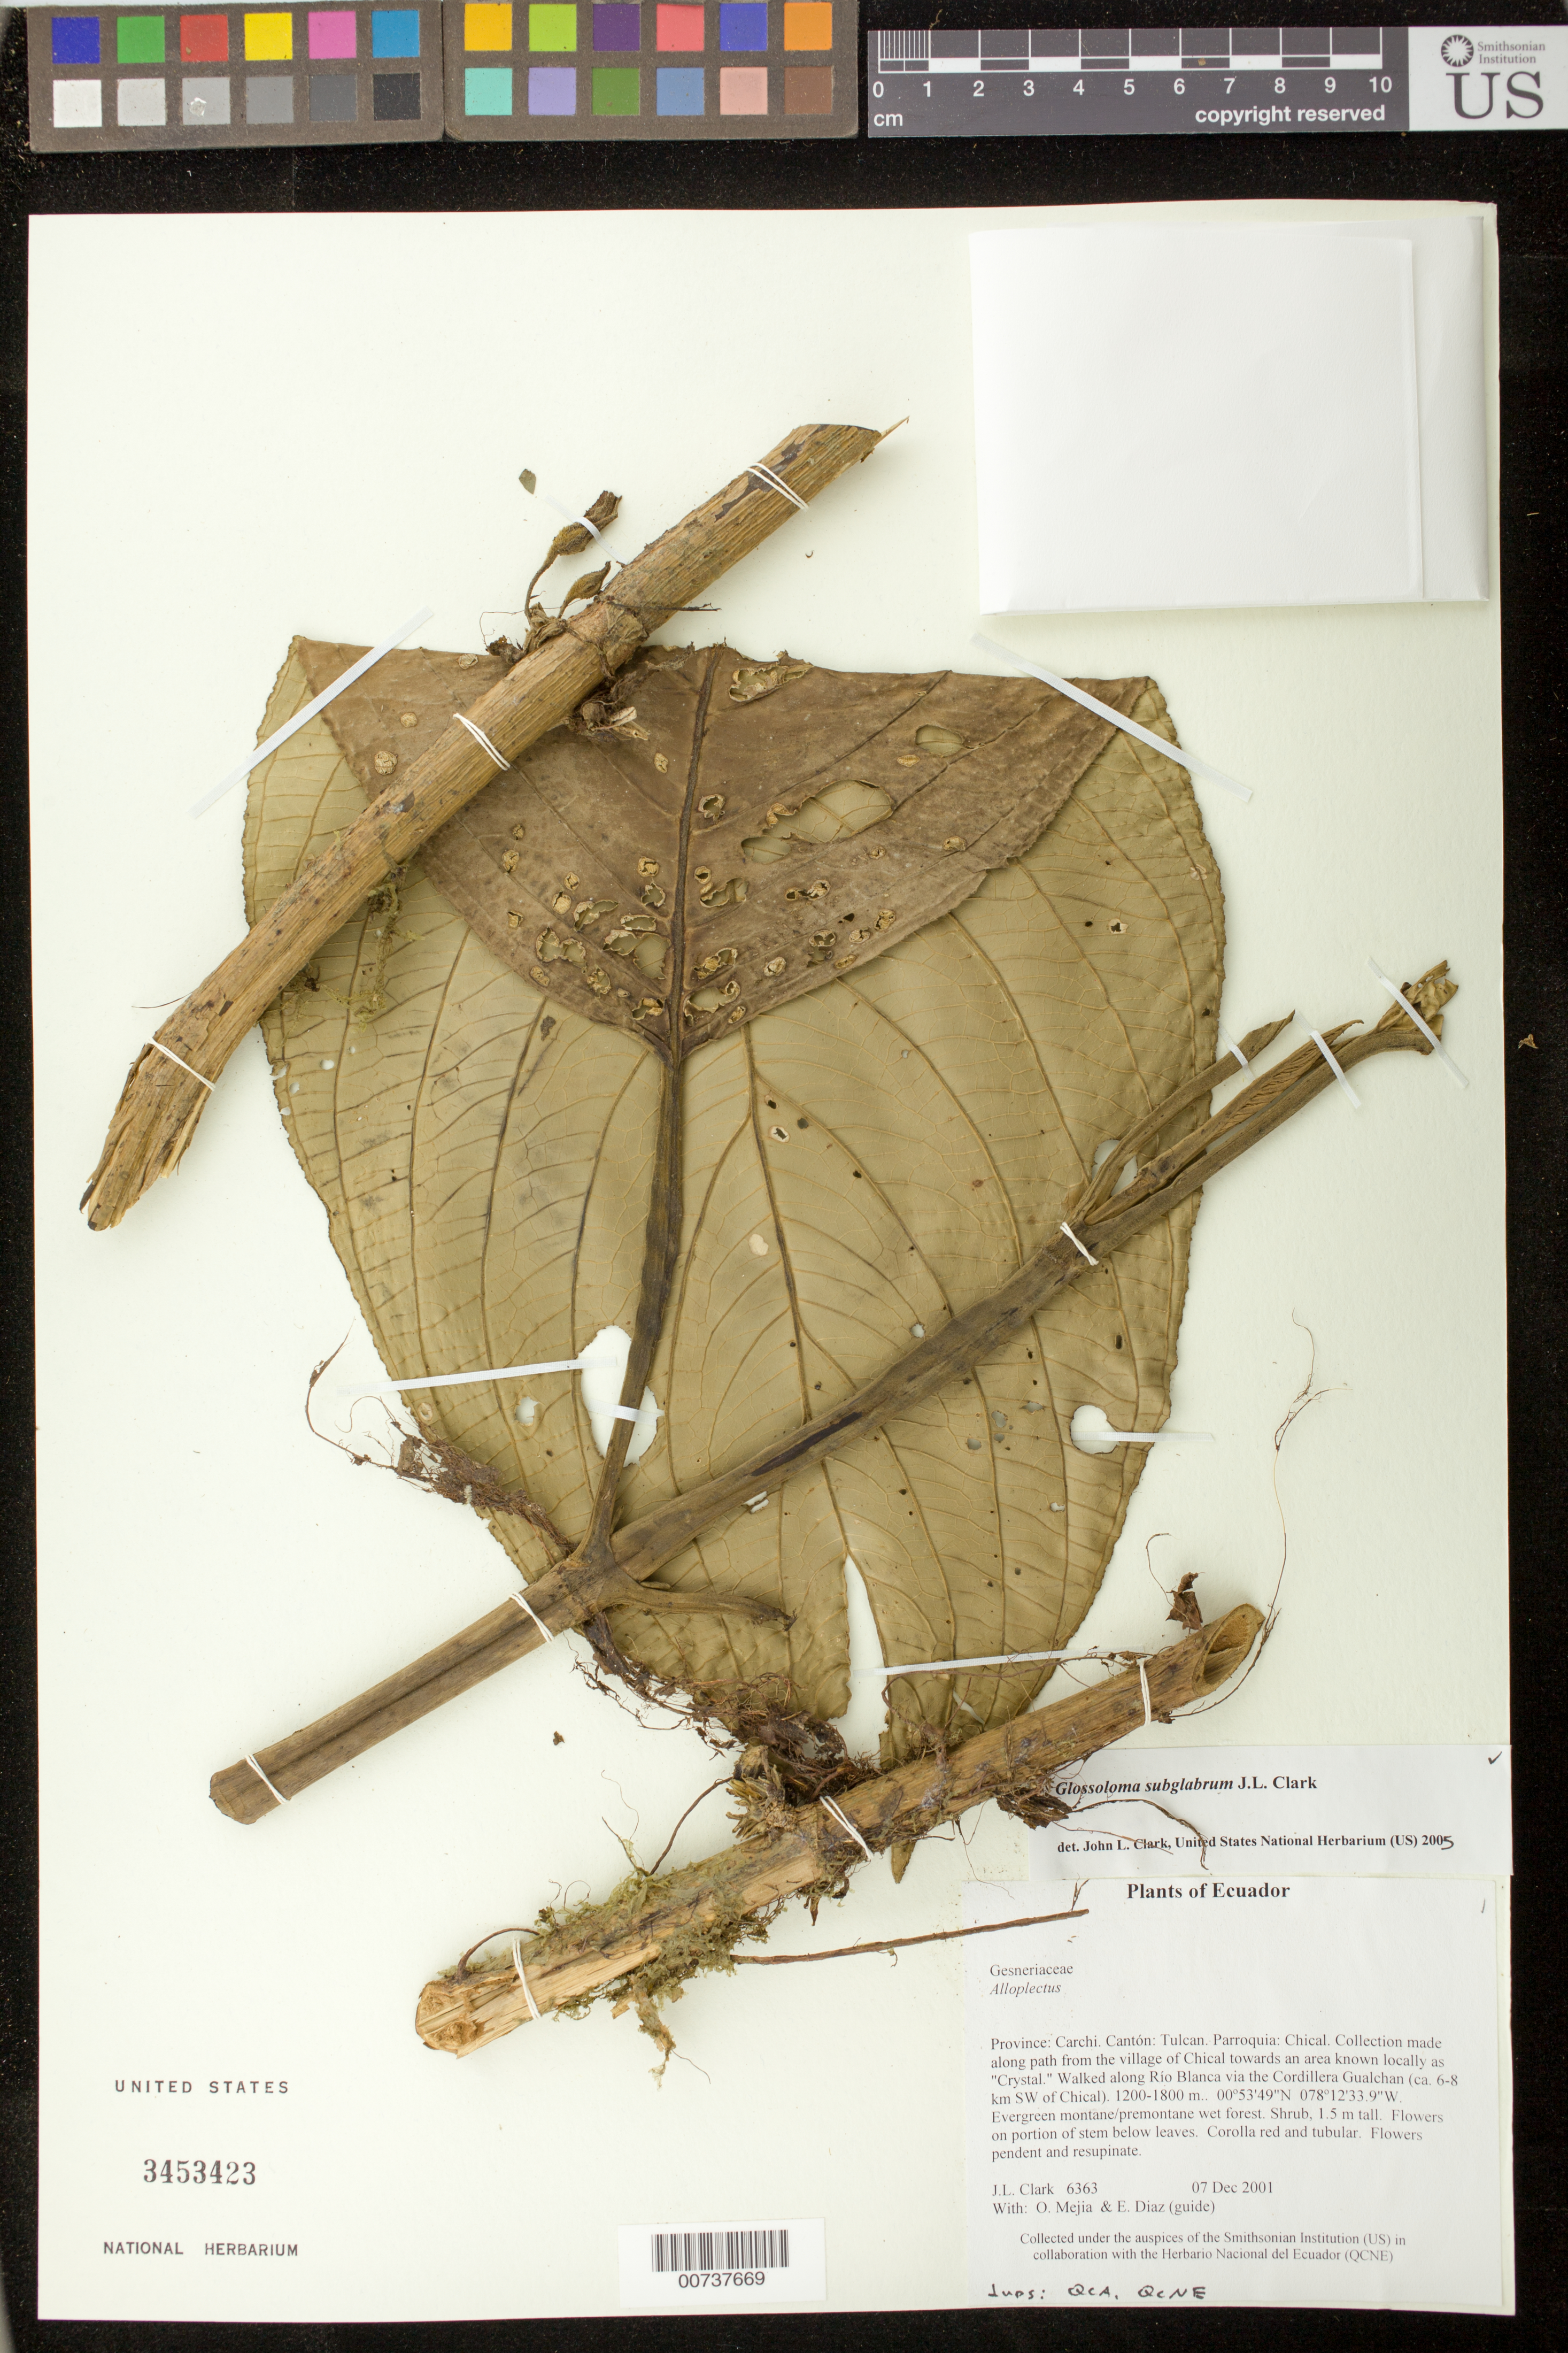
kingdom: Plantae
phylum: Tracheophyta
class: Magnoliopsida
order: Lamiales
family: Gesneriaceae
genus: Glossoloma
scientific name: Glossoloma subglabrum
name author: J.L. Clark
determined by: Clark, J. L., (SEL), The Marie Selby Botanical Garden (UNITED STATES)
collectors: J. L. Clark, O. Mejia & E. Diaz (guide)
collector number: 6363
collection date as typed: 07 Dec 2001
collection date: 2001-12-07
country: Ecuador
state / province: Carchi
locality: Tulcan. Parroquia: Chical. Collection made along path from the village of Chical towards an area known locally as "Crystal." Walked along Río Blanca via the Cordillera Gualchan (ca. 6-8 km SW of Chical).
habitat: Evergreen montane/premontane wet forest.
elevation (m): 1200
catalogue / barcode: US 3453423